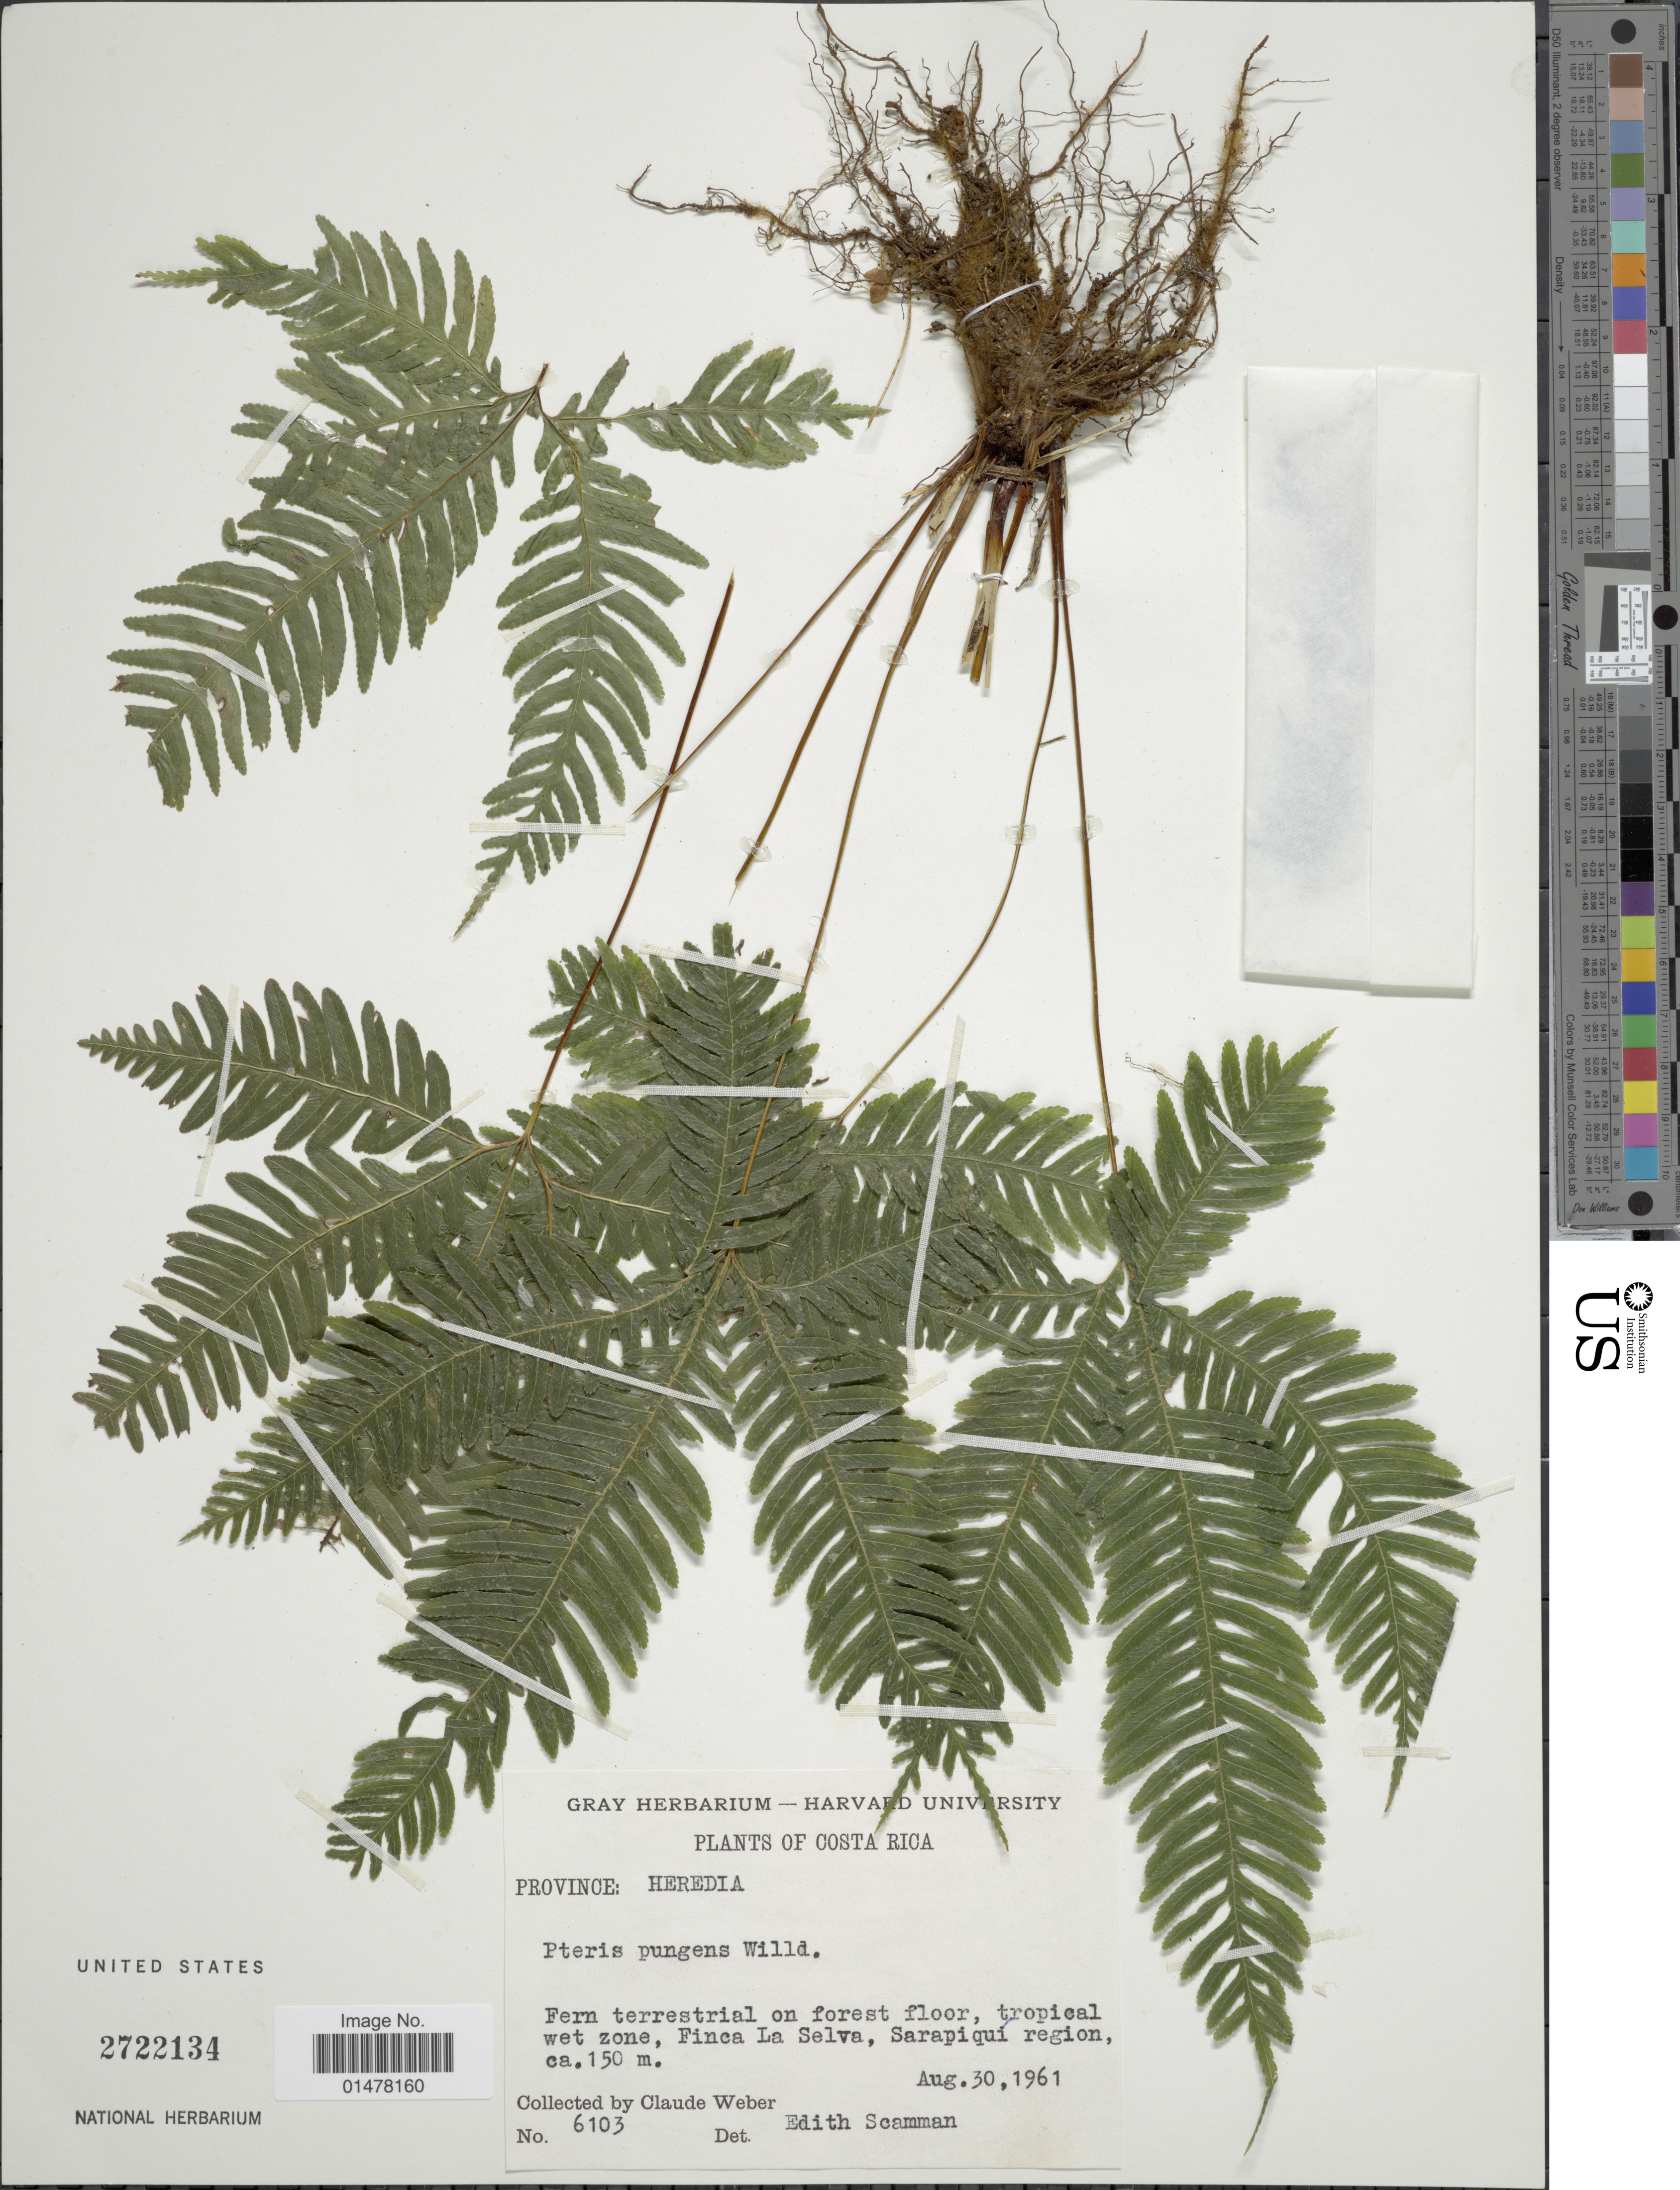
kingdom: Plantae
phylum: Tracheophyta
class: Polypodiopsida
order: Polypodiales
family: Pteridaceae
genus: Pteris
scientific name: Pteris pungens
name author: Willd.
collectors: C. Weber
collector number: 6103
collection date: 1961-08-30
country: Costa Rica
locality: Plants of Costa Rica, finca la Selva, Sarapiqui region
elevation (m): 150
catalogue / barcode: US 2722134